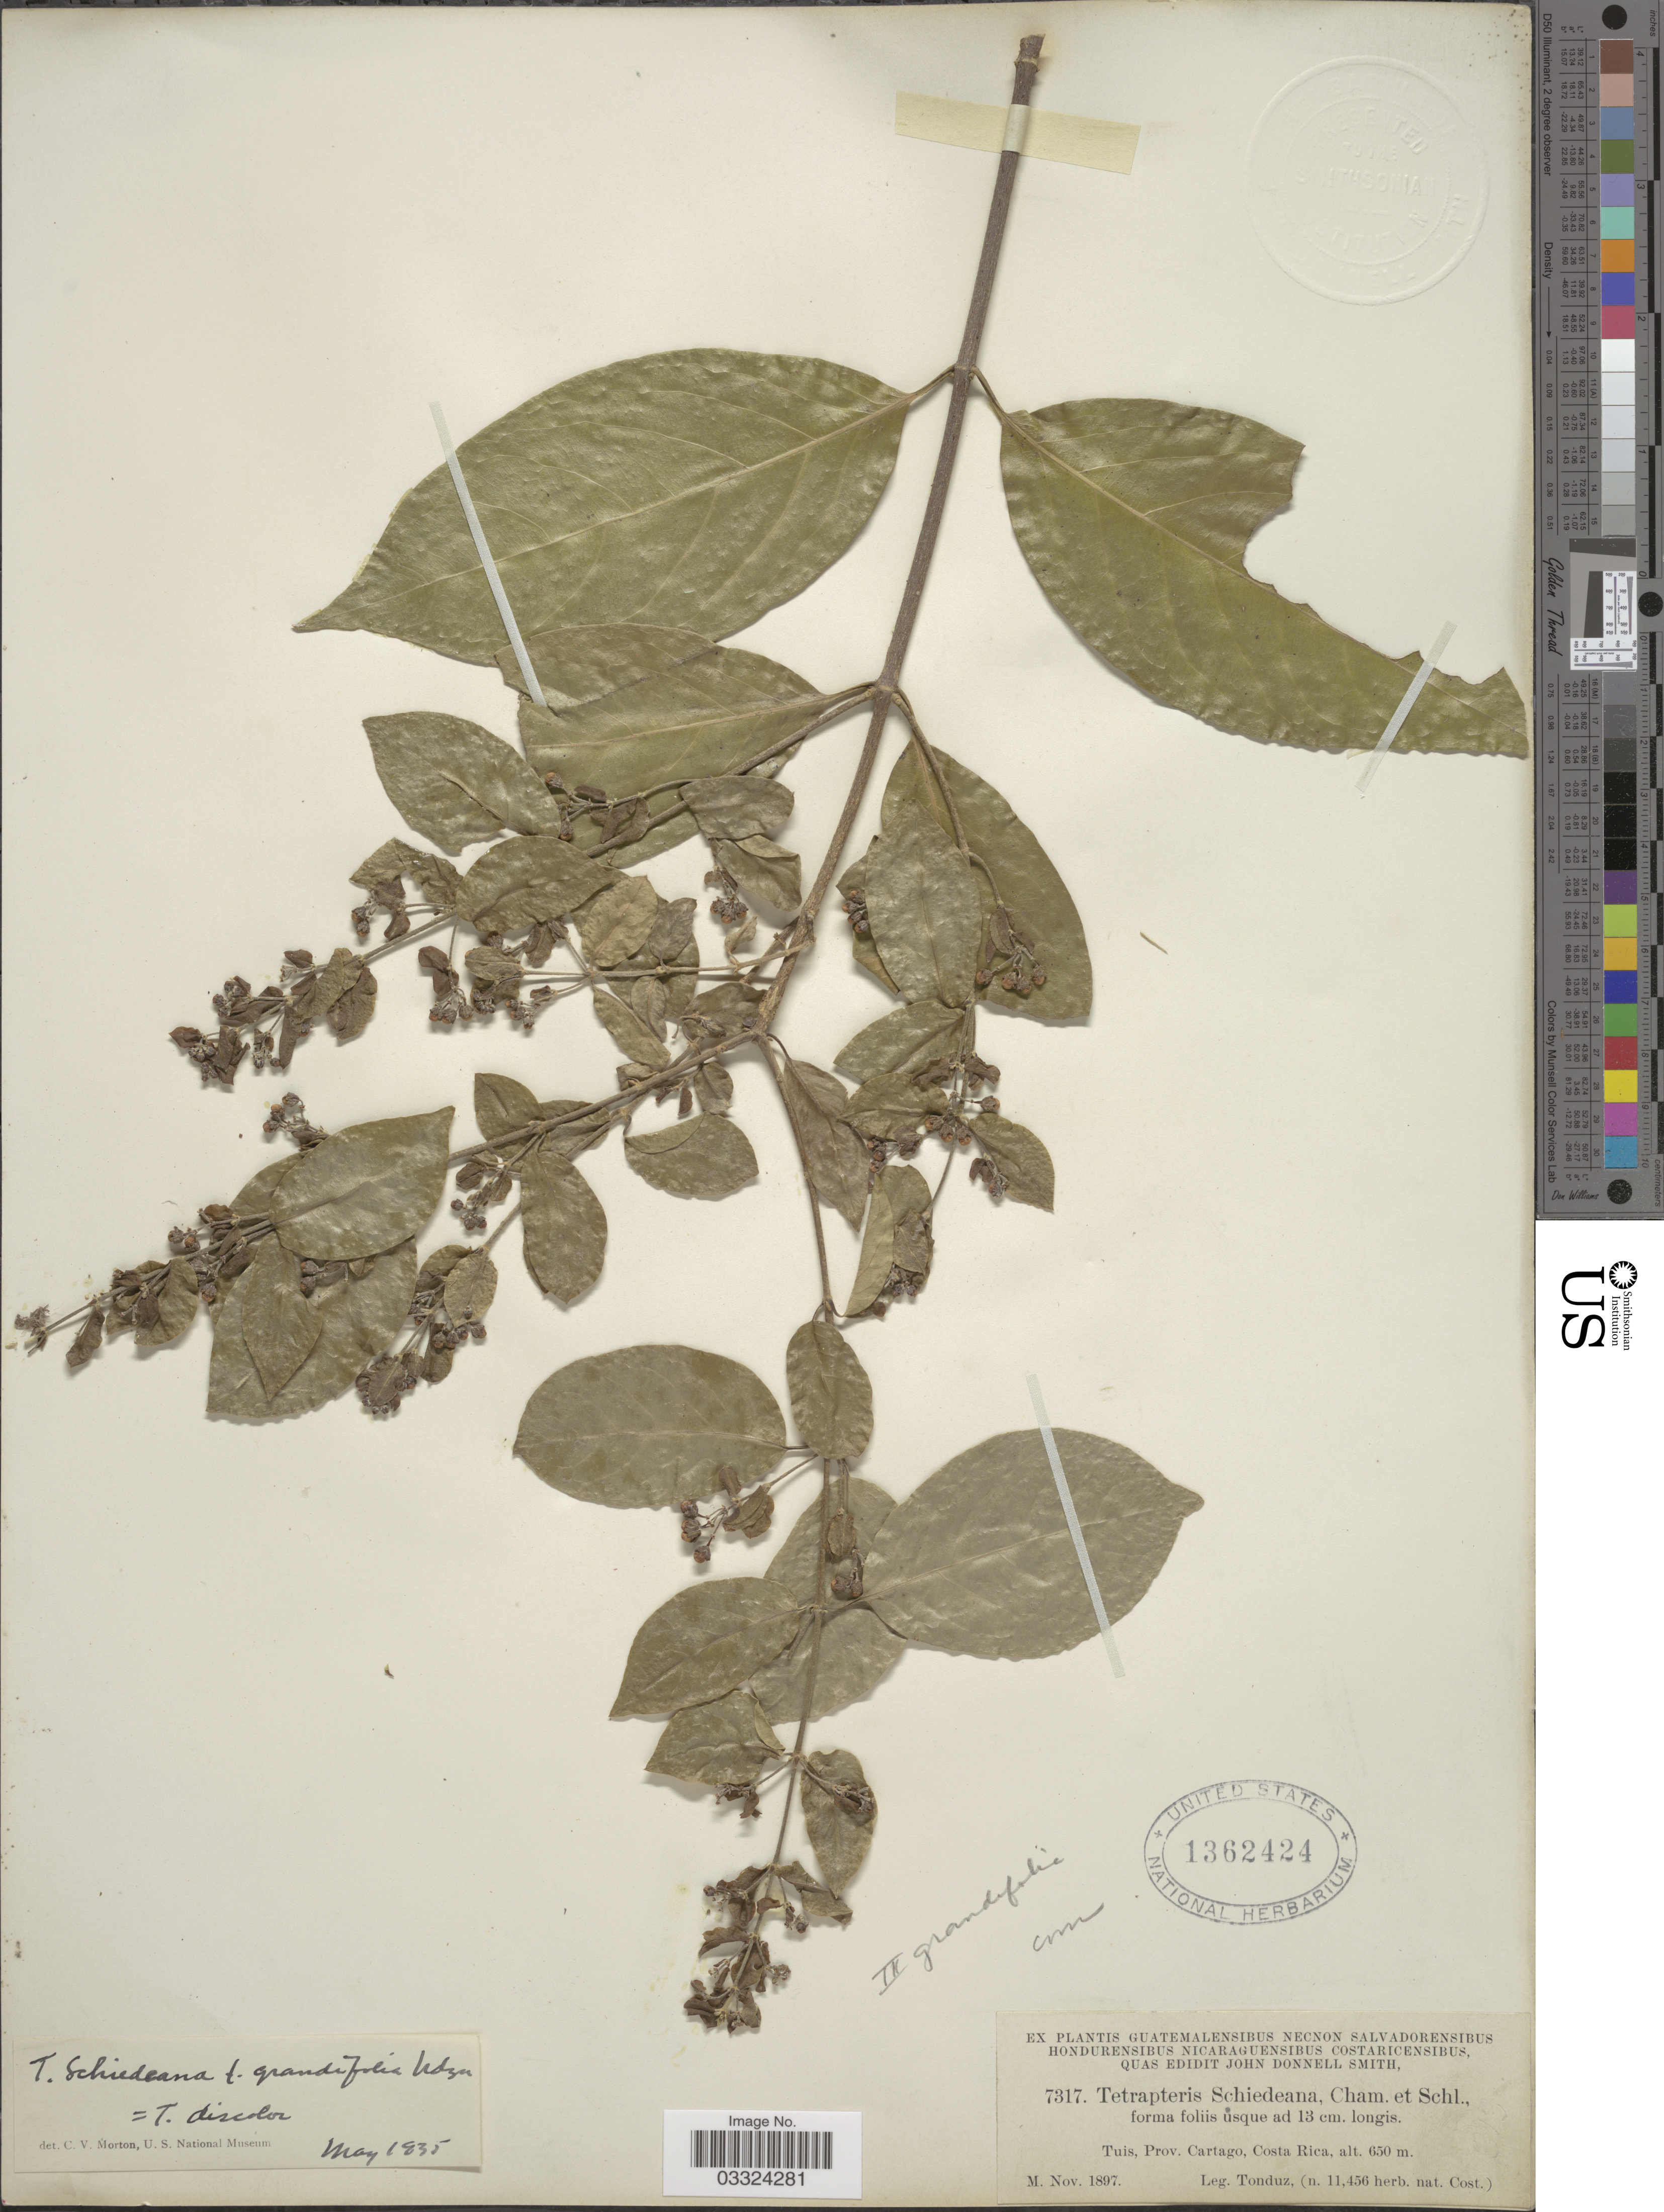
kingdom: Plantae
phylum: Tracheophyta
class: Magnoliopsida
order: Malpighiales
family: Malpighiaceae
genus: Tetrapterys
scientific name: Tetrapterys discolor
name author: (G. Mey.) DC.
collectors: Tonduz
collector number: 7317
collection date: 1897-11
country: Costa Rica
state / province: Cartago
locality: Tuis.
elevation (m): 650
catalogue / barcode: US 1362424